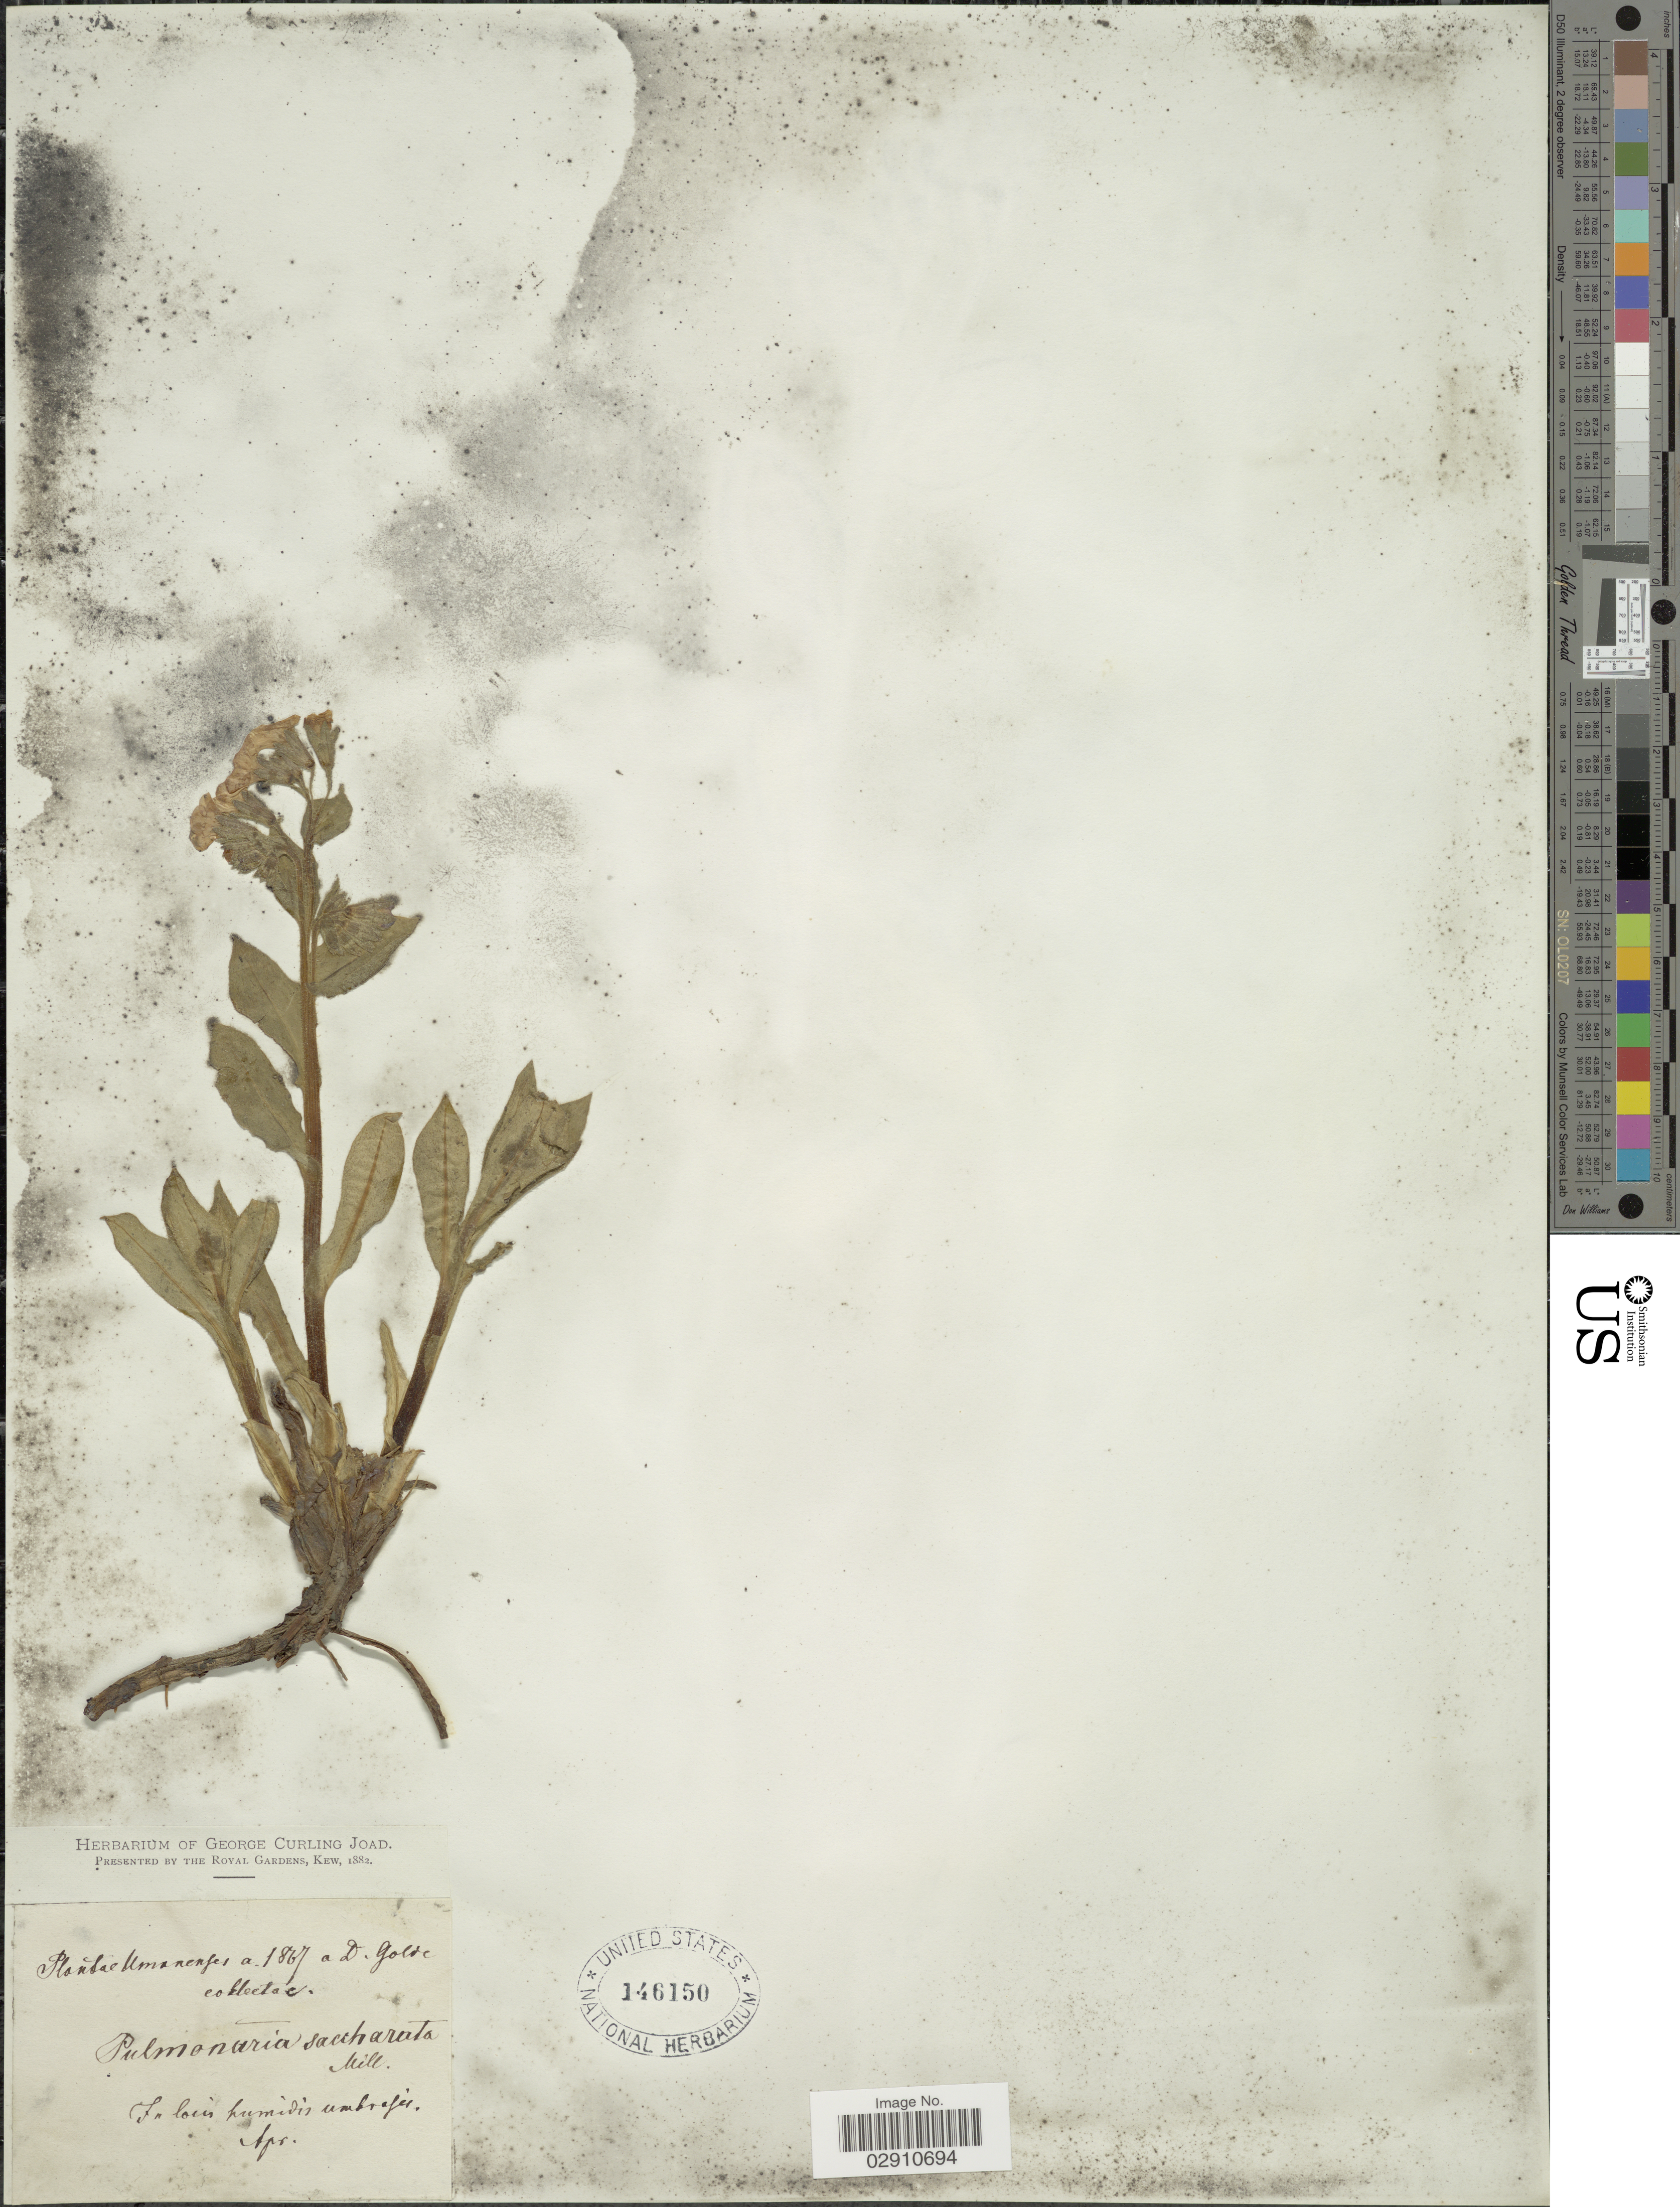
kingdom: Plantae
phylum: Tracheophyta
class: Magnoliopsida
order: Boraginales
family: Boraginaceae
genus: Pulmonaria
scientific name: Pulmonaria saccharata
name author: Mill.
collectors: D. Golde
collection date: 1867-04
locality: Umanenses. In locis humidis umbroses.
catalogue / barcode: US 146150